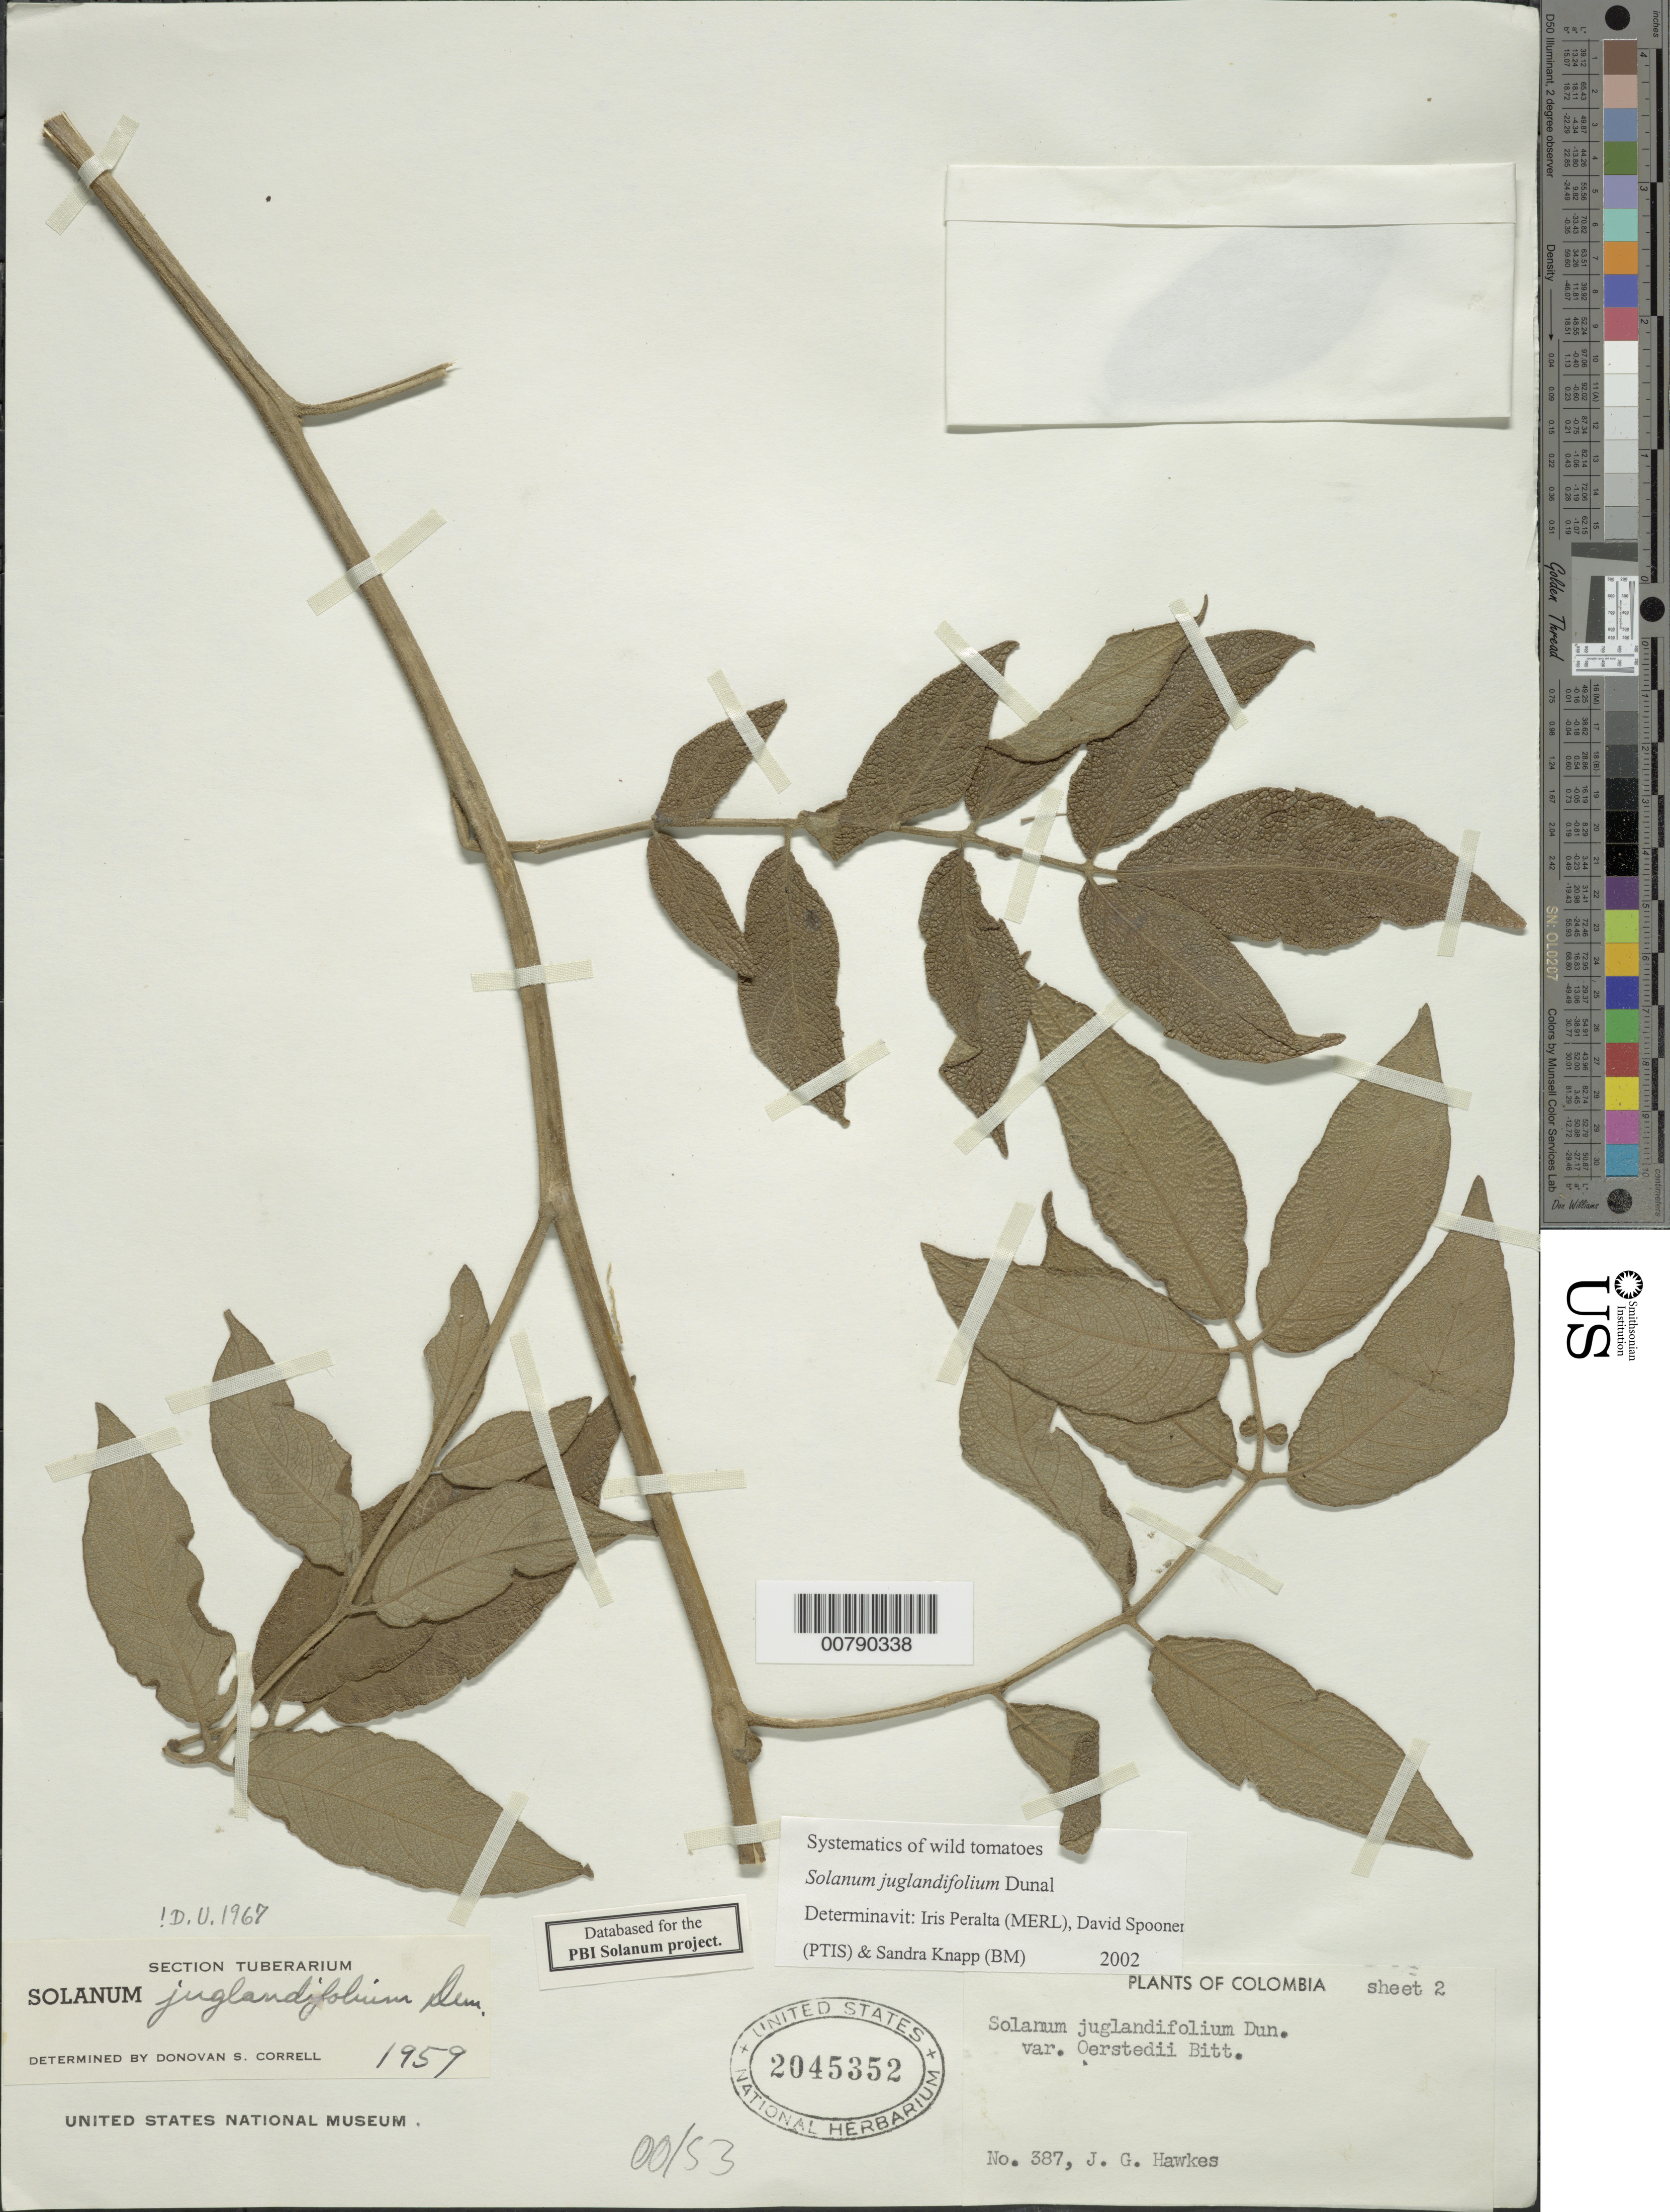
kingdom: Plantae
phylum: Tracheophyta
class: Magnoliopsida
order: Solanales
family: Solanaceae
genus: Solanum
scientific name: Solanum juglandifolium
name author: Dunal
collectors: J. Hawkes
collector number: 387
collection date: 1948-09-25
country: Colombia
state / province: Caldas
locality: Manizales, Puente Olivares, carretera al N, 1 km al N del puente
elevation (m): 600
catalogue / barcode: US 2045352